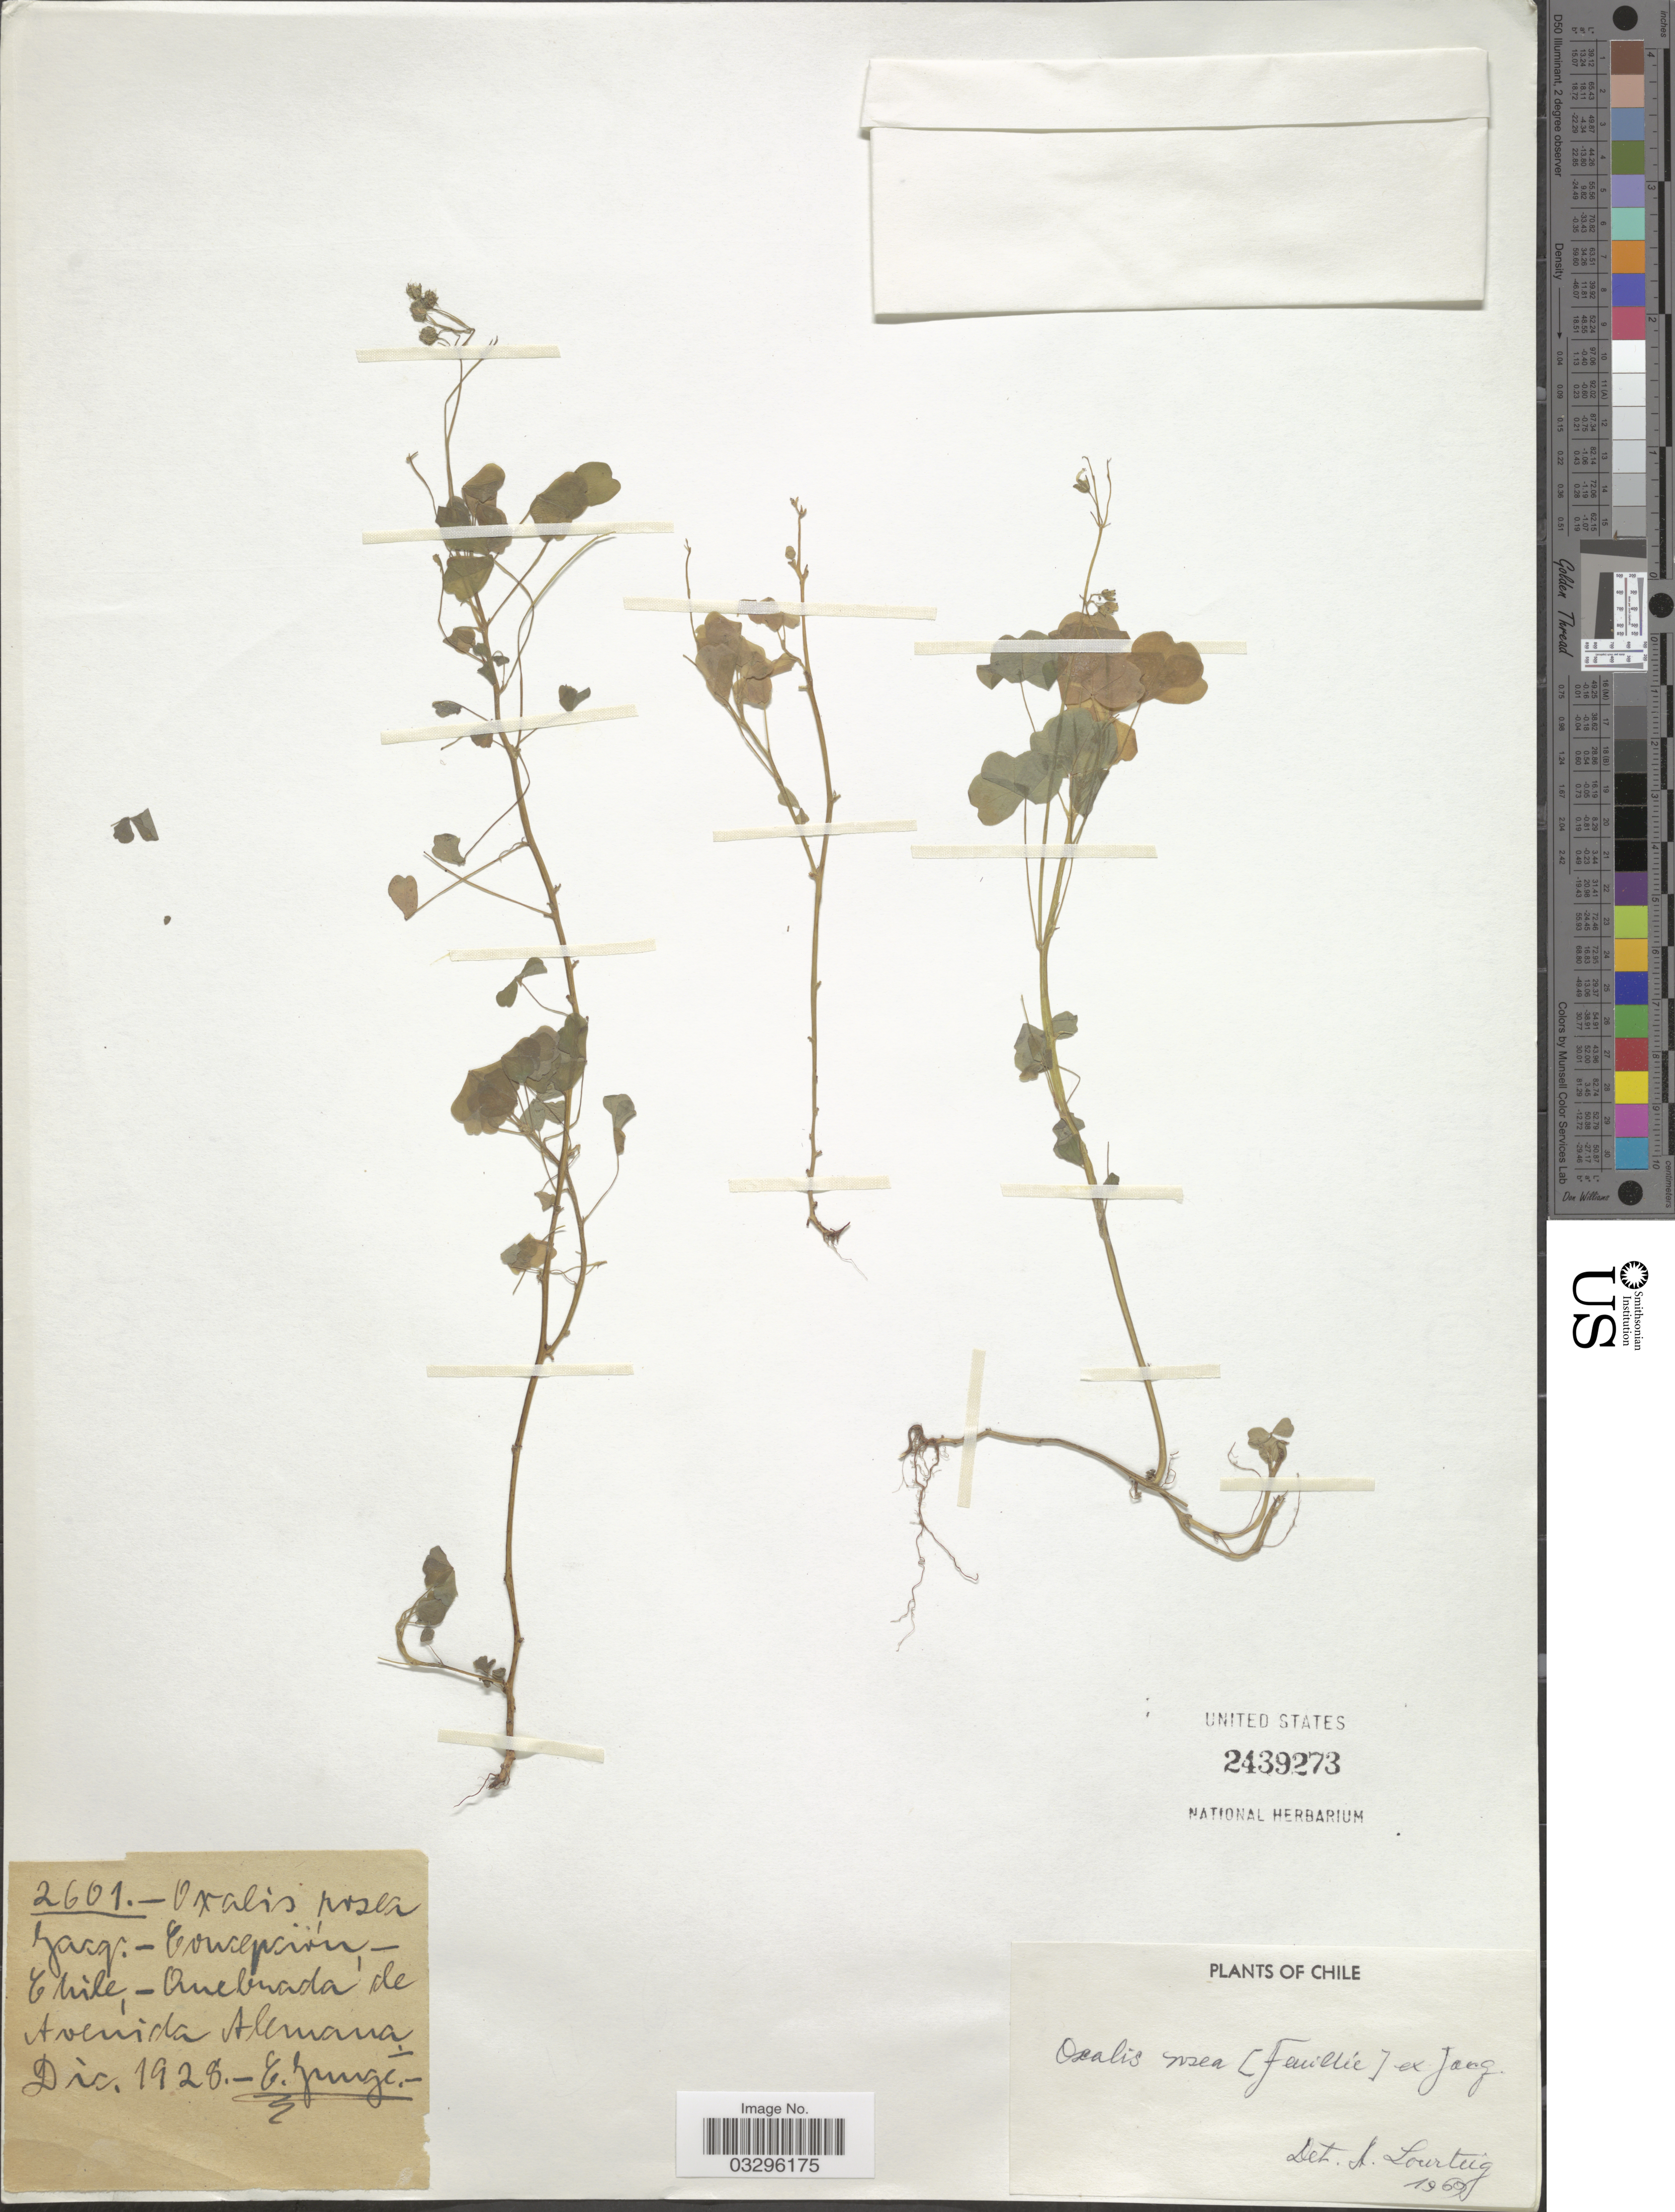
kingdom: Plantae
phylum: Tracheophyta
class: Magnoliopsida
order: Oxalidales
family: Oxalidaceae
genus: Oxalis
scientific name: Oxalis rosea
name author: Jacq.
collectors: C. Junge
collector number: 2601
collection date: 1928-12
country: Chile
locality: Concepción. Quebrada de Avenida Alemana.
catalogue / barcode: US 2439273